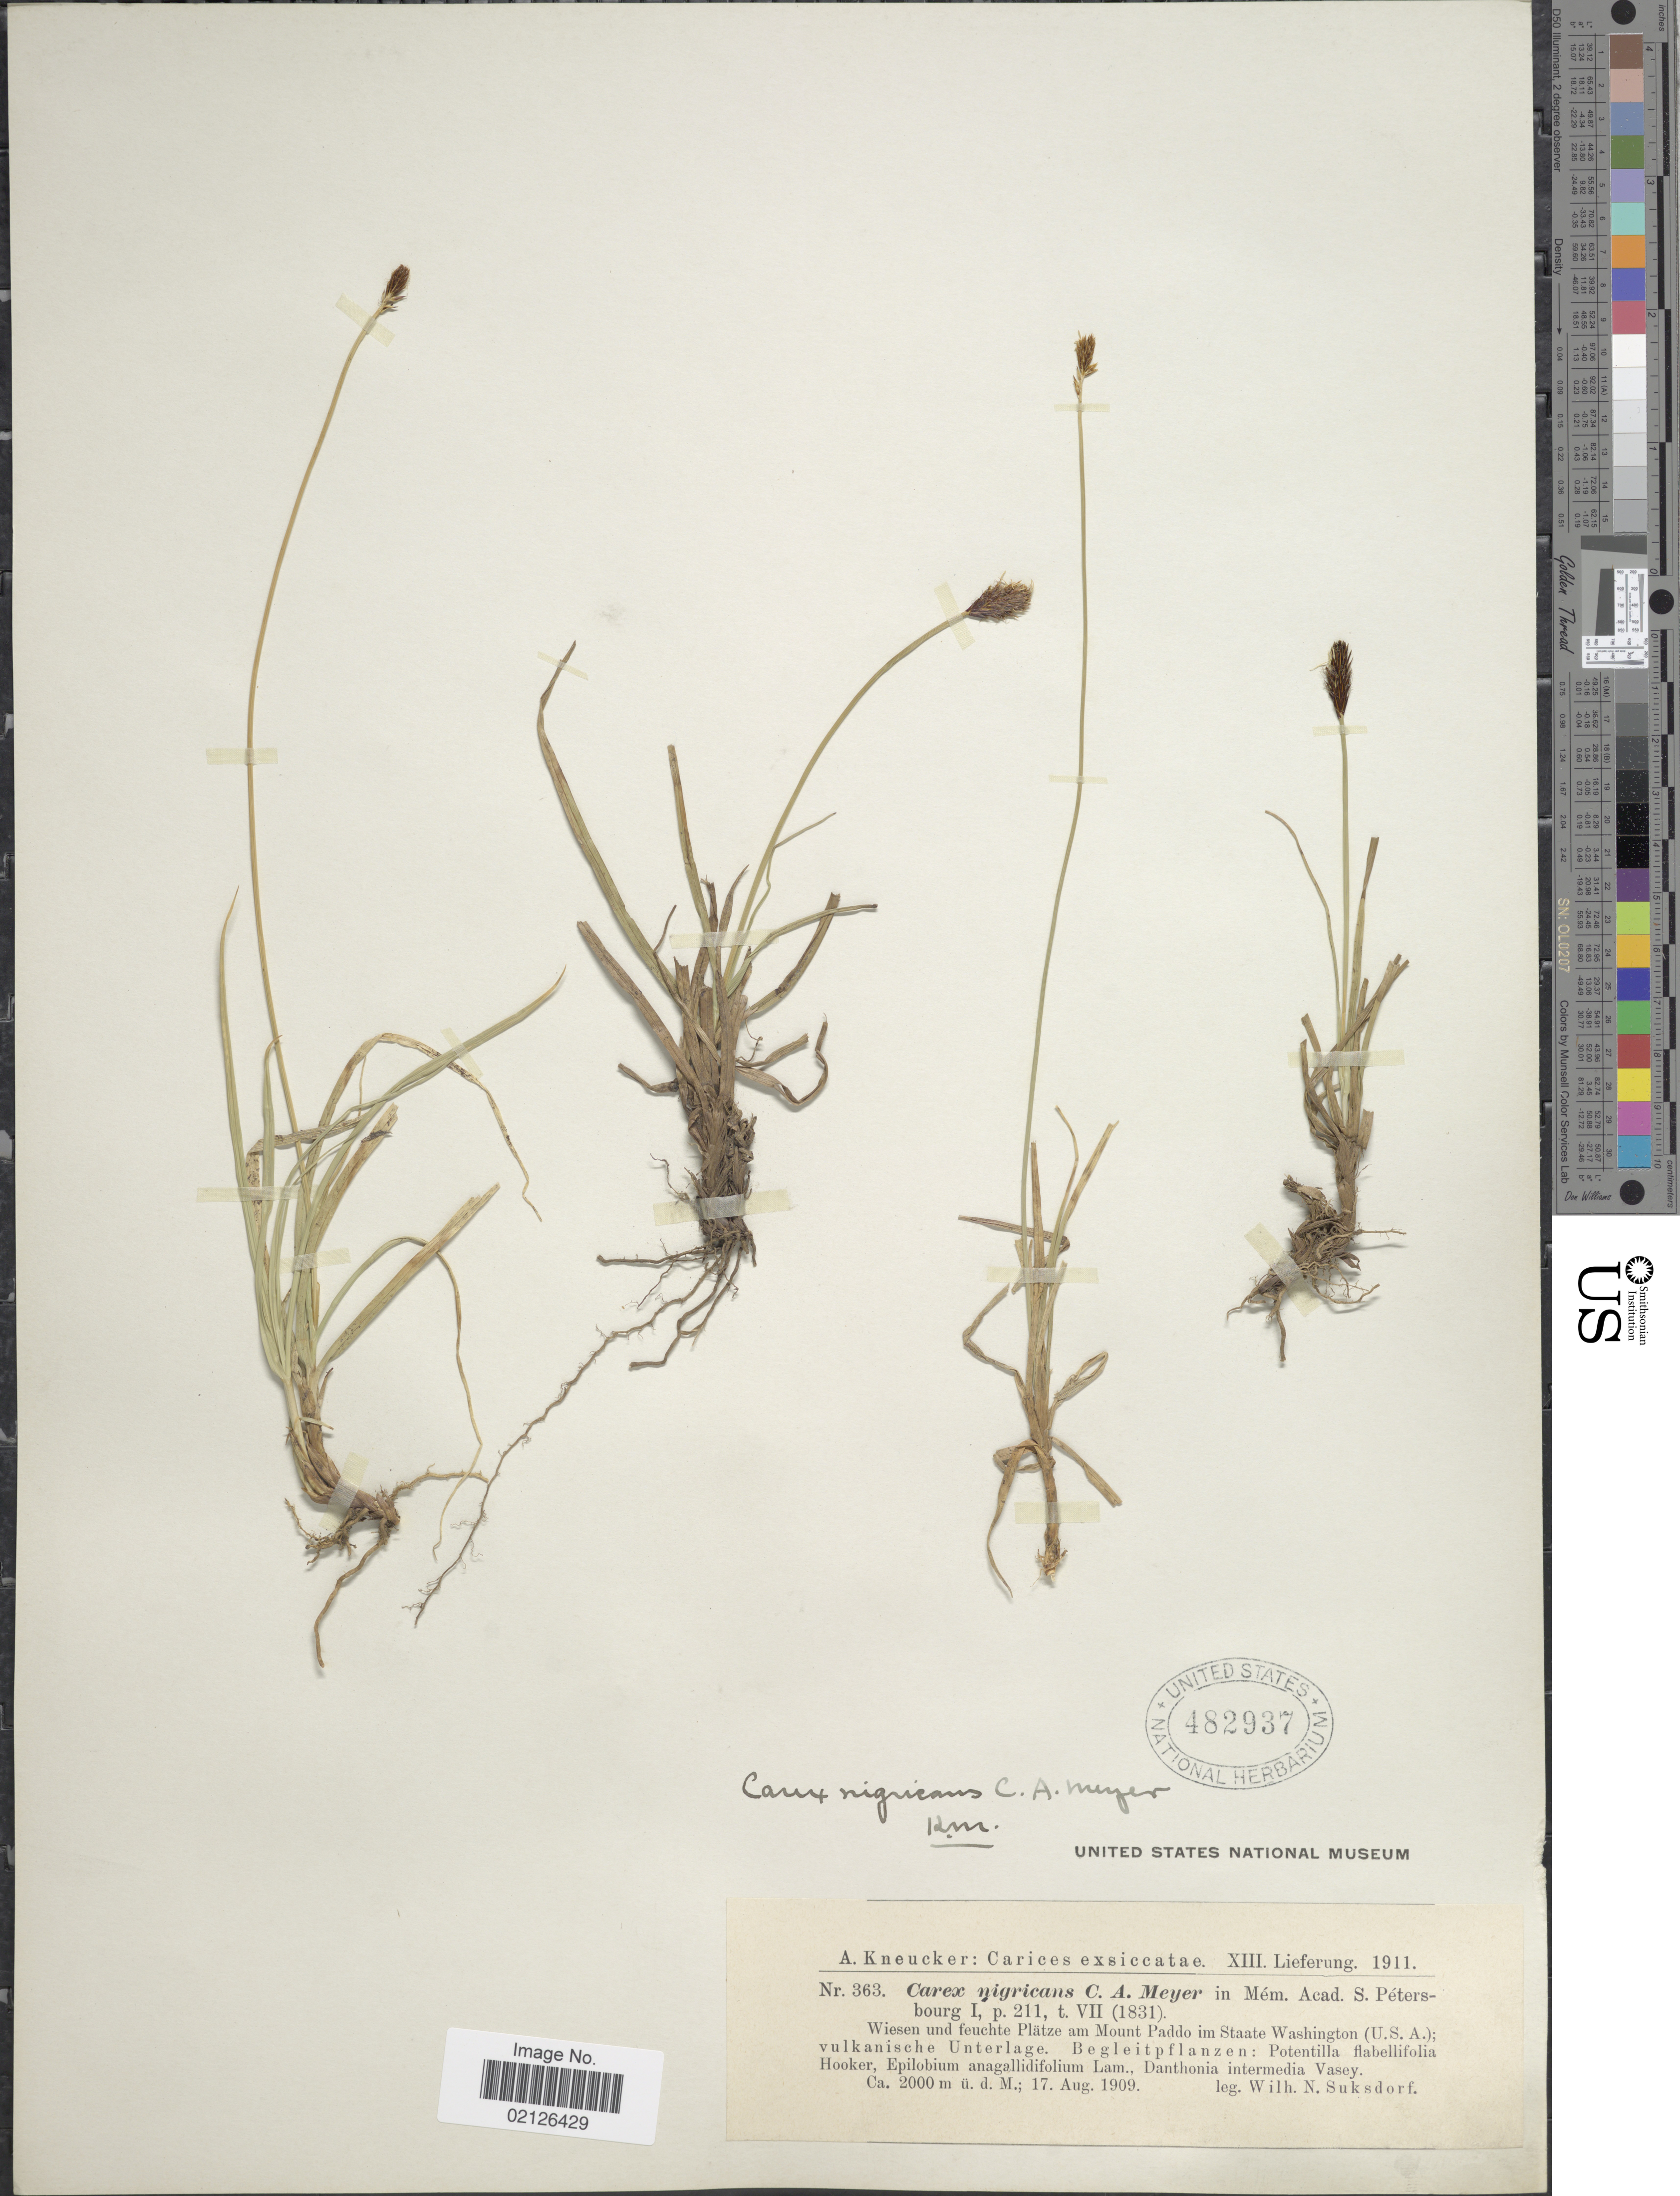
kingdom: Plantae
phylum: Tracheophyta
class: Liliopsida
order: Poales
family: Cyperaceae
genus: Carex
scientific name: Carex nigricans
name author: C.A. Mey.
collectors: W. N. Suksdorf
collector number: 363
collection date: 1909-08-17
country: United States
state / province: Washington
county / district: Skamania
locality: Wiesen und feuchte am Mount Paddo im Staate Washington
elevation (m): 2000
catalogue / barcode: US 482937